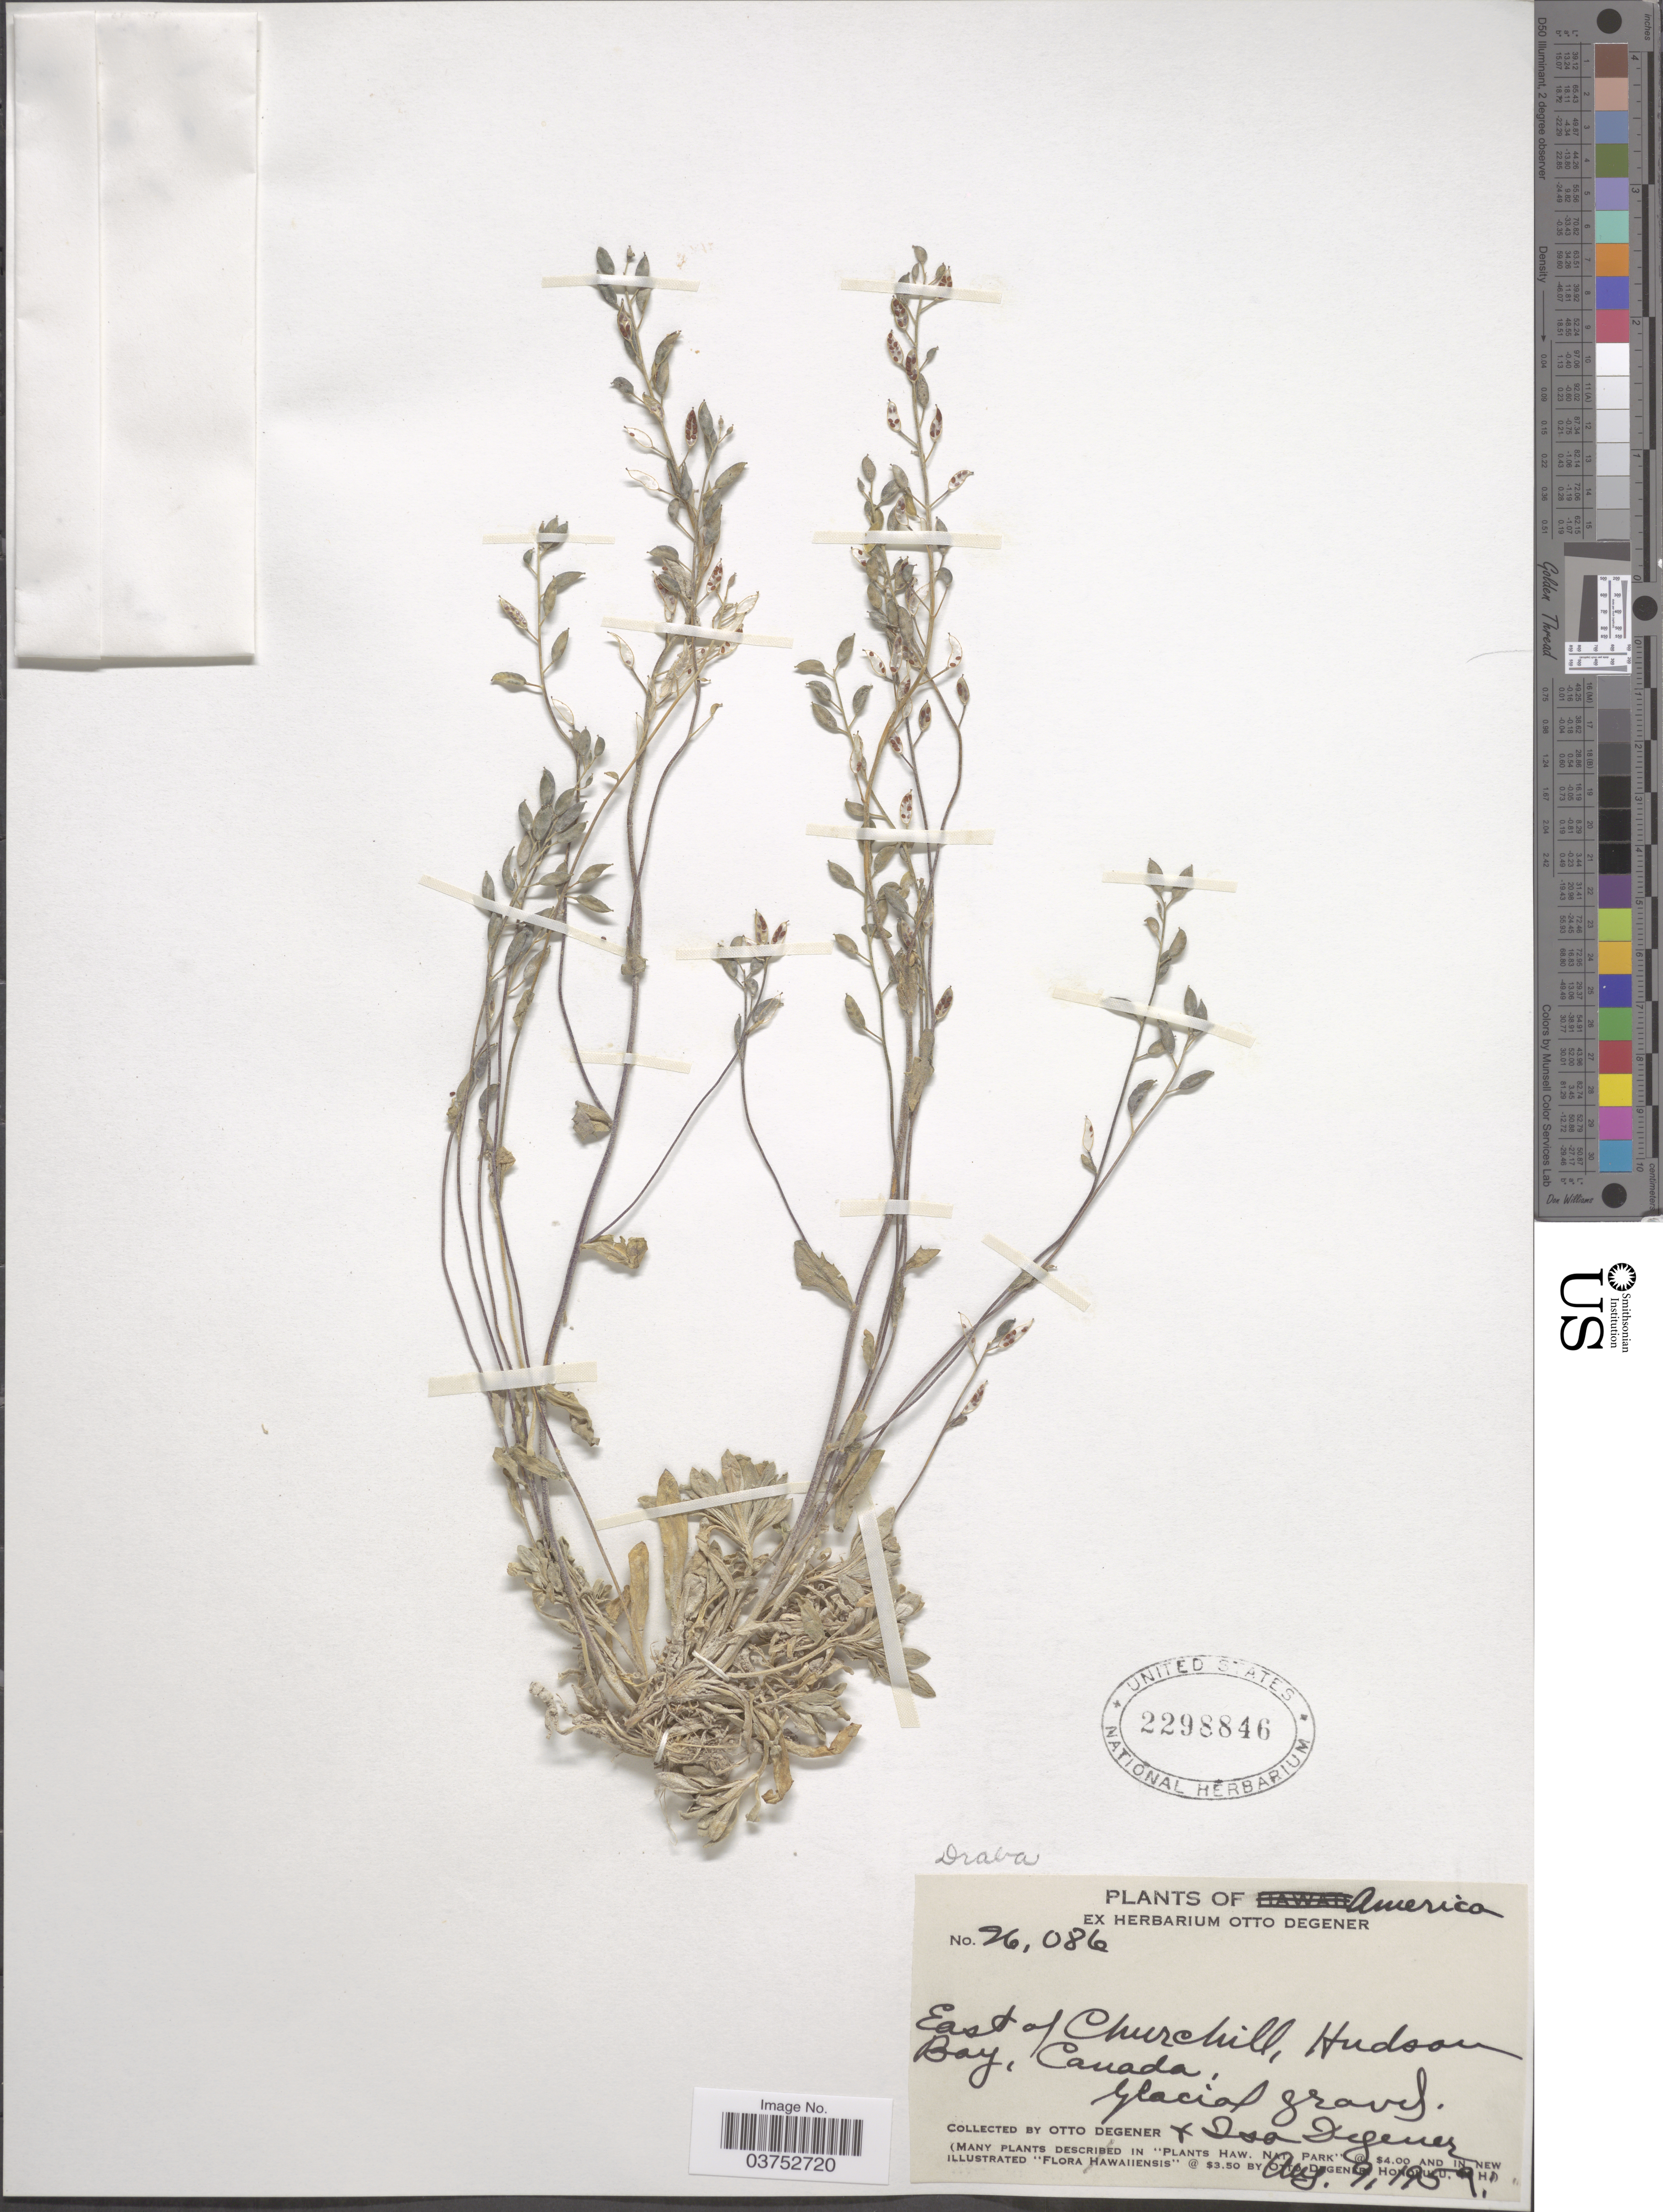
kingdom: Plantae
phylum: Tracheophyta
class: Magnoliopsida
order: Brassicales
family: Brassicaceae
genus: Draba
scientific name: Draba sp.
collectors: O. Degener & I. Degener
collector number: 26086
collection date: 1959-08-09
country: Canada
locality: East of Churchill, Hudson Bay.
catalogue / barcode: US 2298846